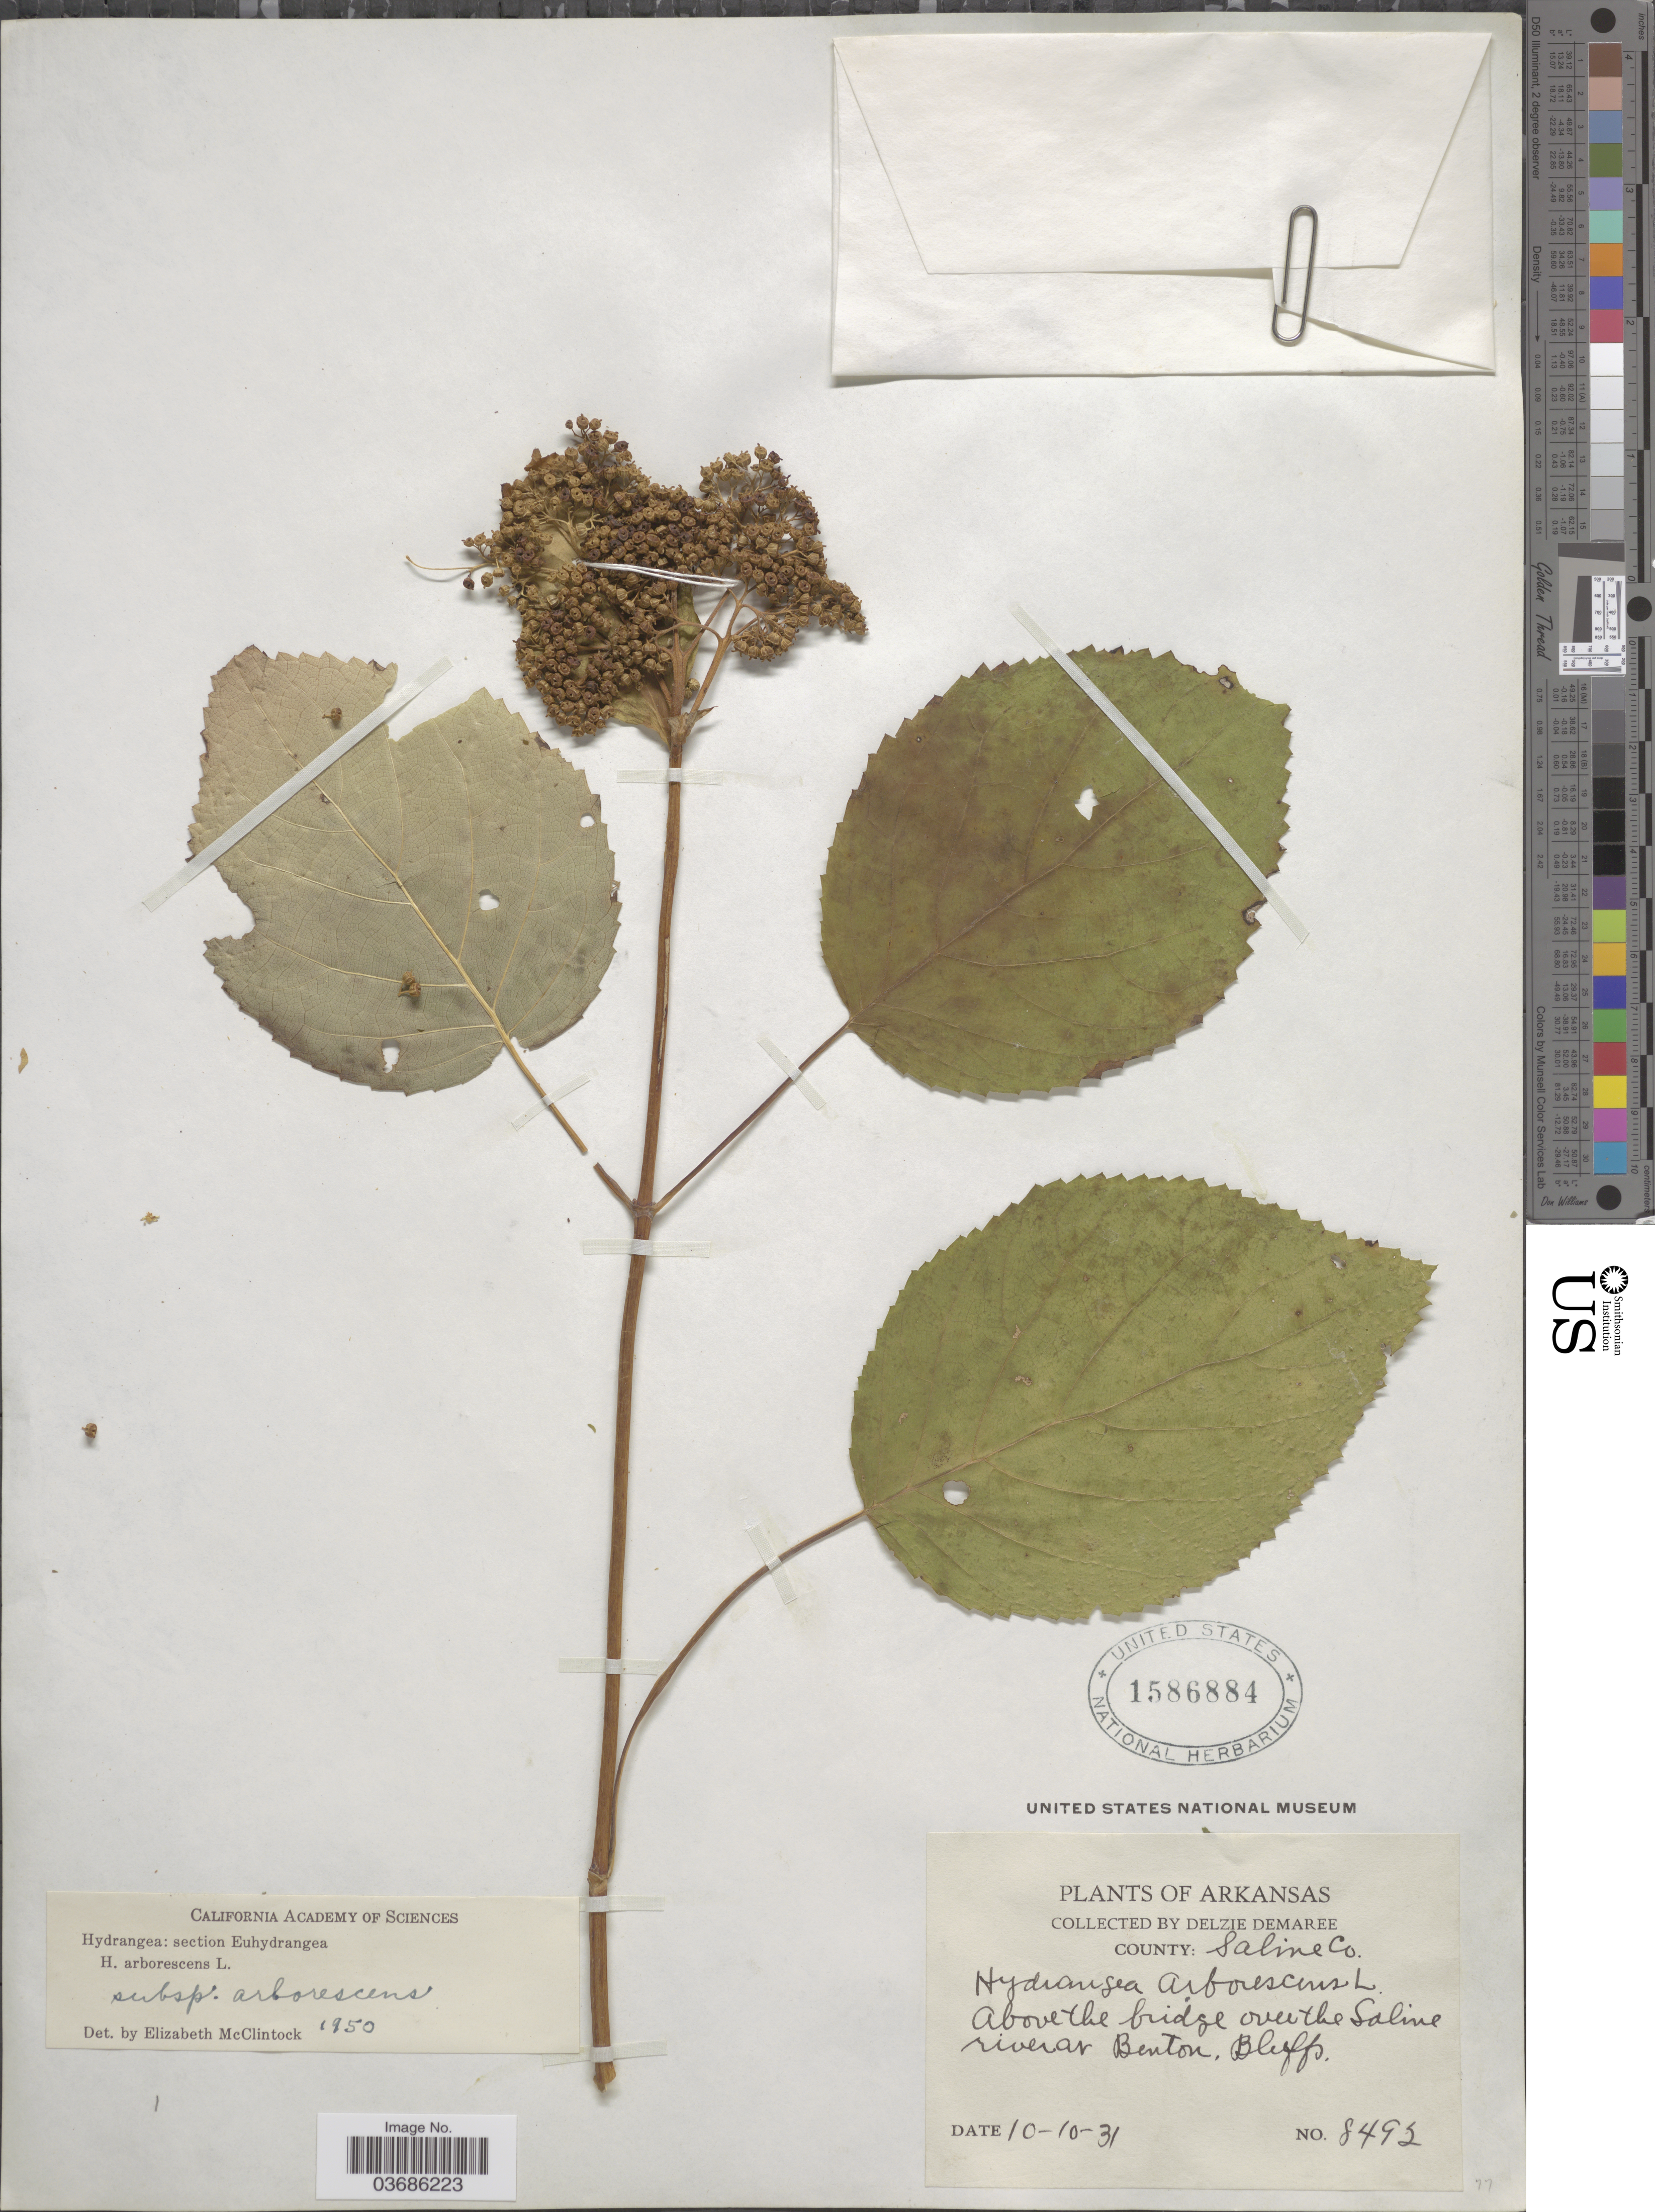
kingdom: Plantae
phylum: Tracheophyta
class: Magnoliopsida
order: Cornales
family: Hydrangeaceae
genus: Hydrangea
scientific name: Hydrangea arborescens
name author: L.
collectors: D. Demaree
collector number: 8492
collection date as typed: Transcribed d/m/y: 10/10/31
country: United States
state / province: Arkansas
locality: County: Saline Co. Above the bridge over the Saline river at Benton, Bluffs.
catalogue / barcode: US 1586884